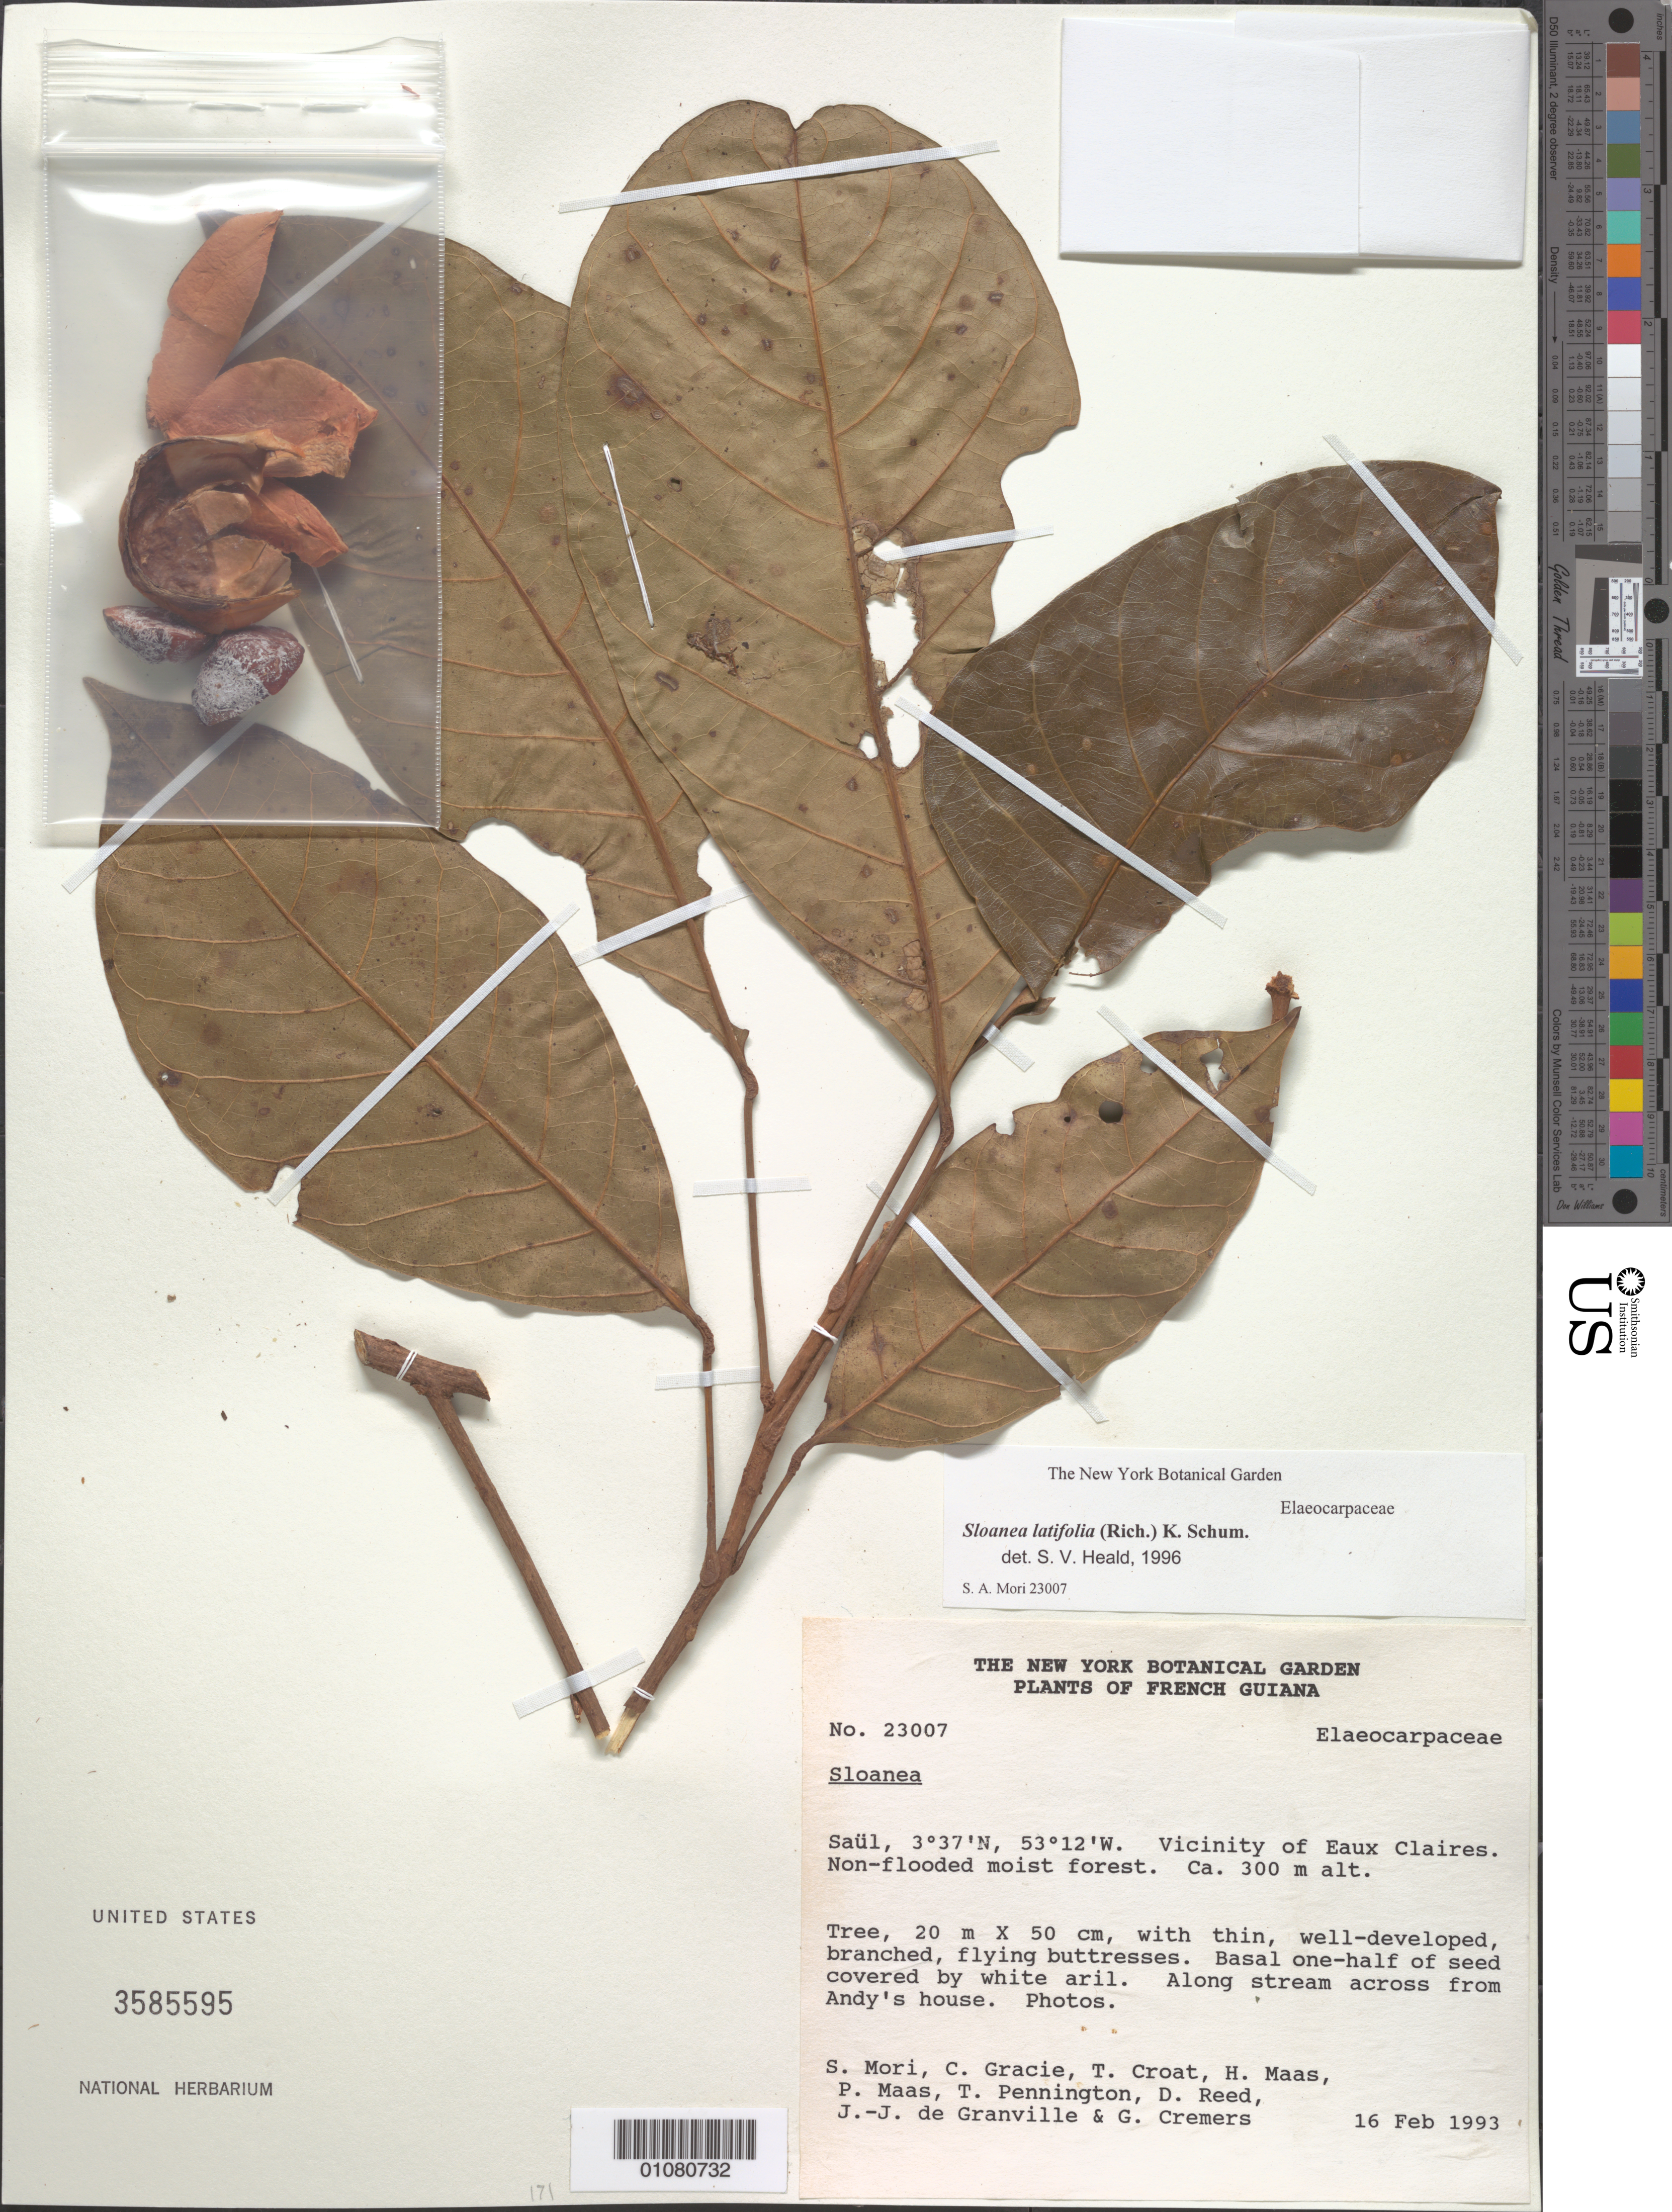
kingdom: Plantae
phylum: Tracheophyta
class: Magnoliopsida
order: Oxalidales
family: Elaeocarpaceae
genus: Sloanea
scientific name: Sloanea latifolia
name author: (Rich.) K. Schum.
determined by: Heald, S. V.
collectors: S. Mori, C. A. Gracie, T. B. Croat, H. Maas van de Kamer, P. Maas, T. D. Pennington, D. Reed, J.-J. de Granville & G. Cremers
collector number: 23007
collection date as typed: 16-Feb-93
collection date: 1993-02-16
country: French Guiana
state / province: Saint-Laurent-du-Maroni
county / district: Saül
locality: Saül, vicinity of Eaux Claires. Along stream across from Andy's house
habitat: Non-flooded moist forest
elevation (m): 300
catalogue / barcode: US 3585595